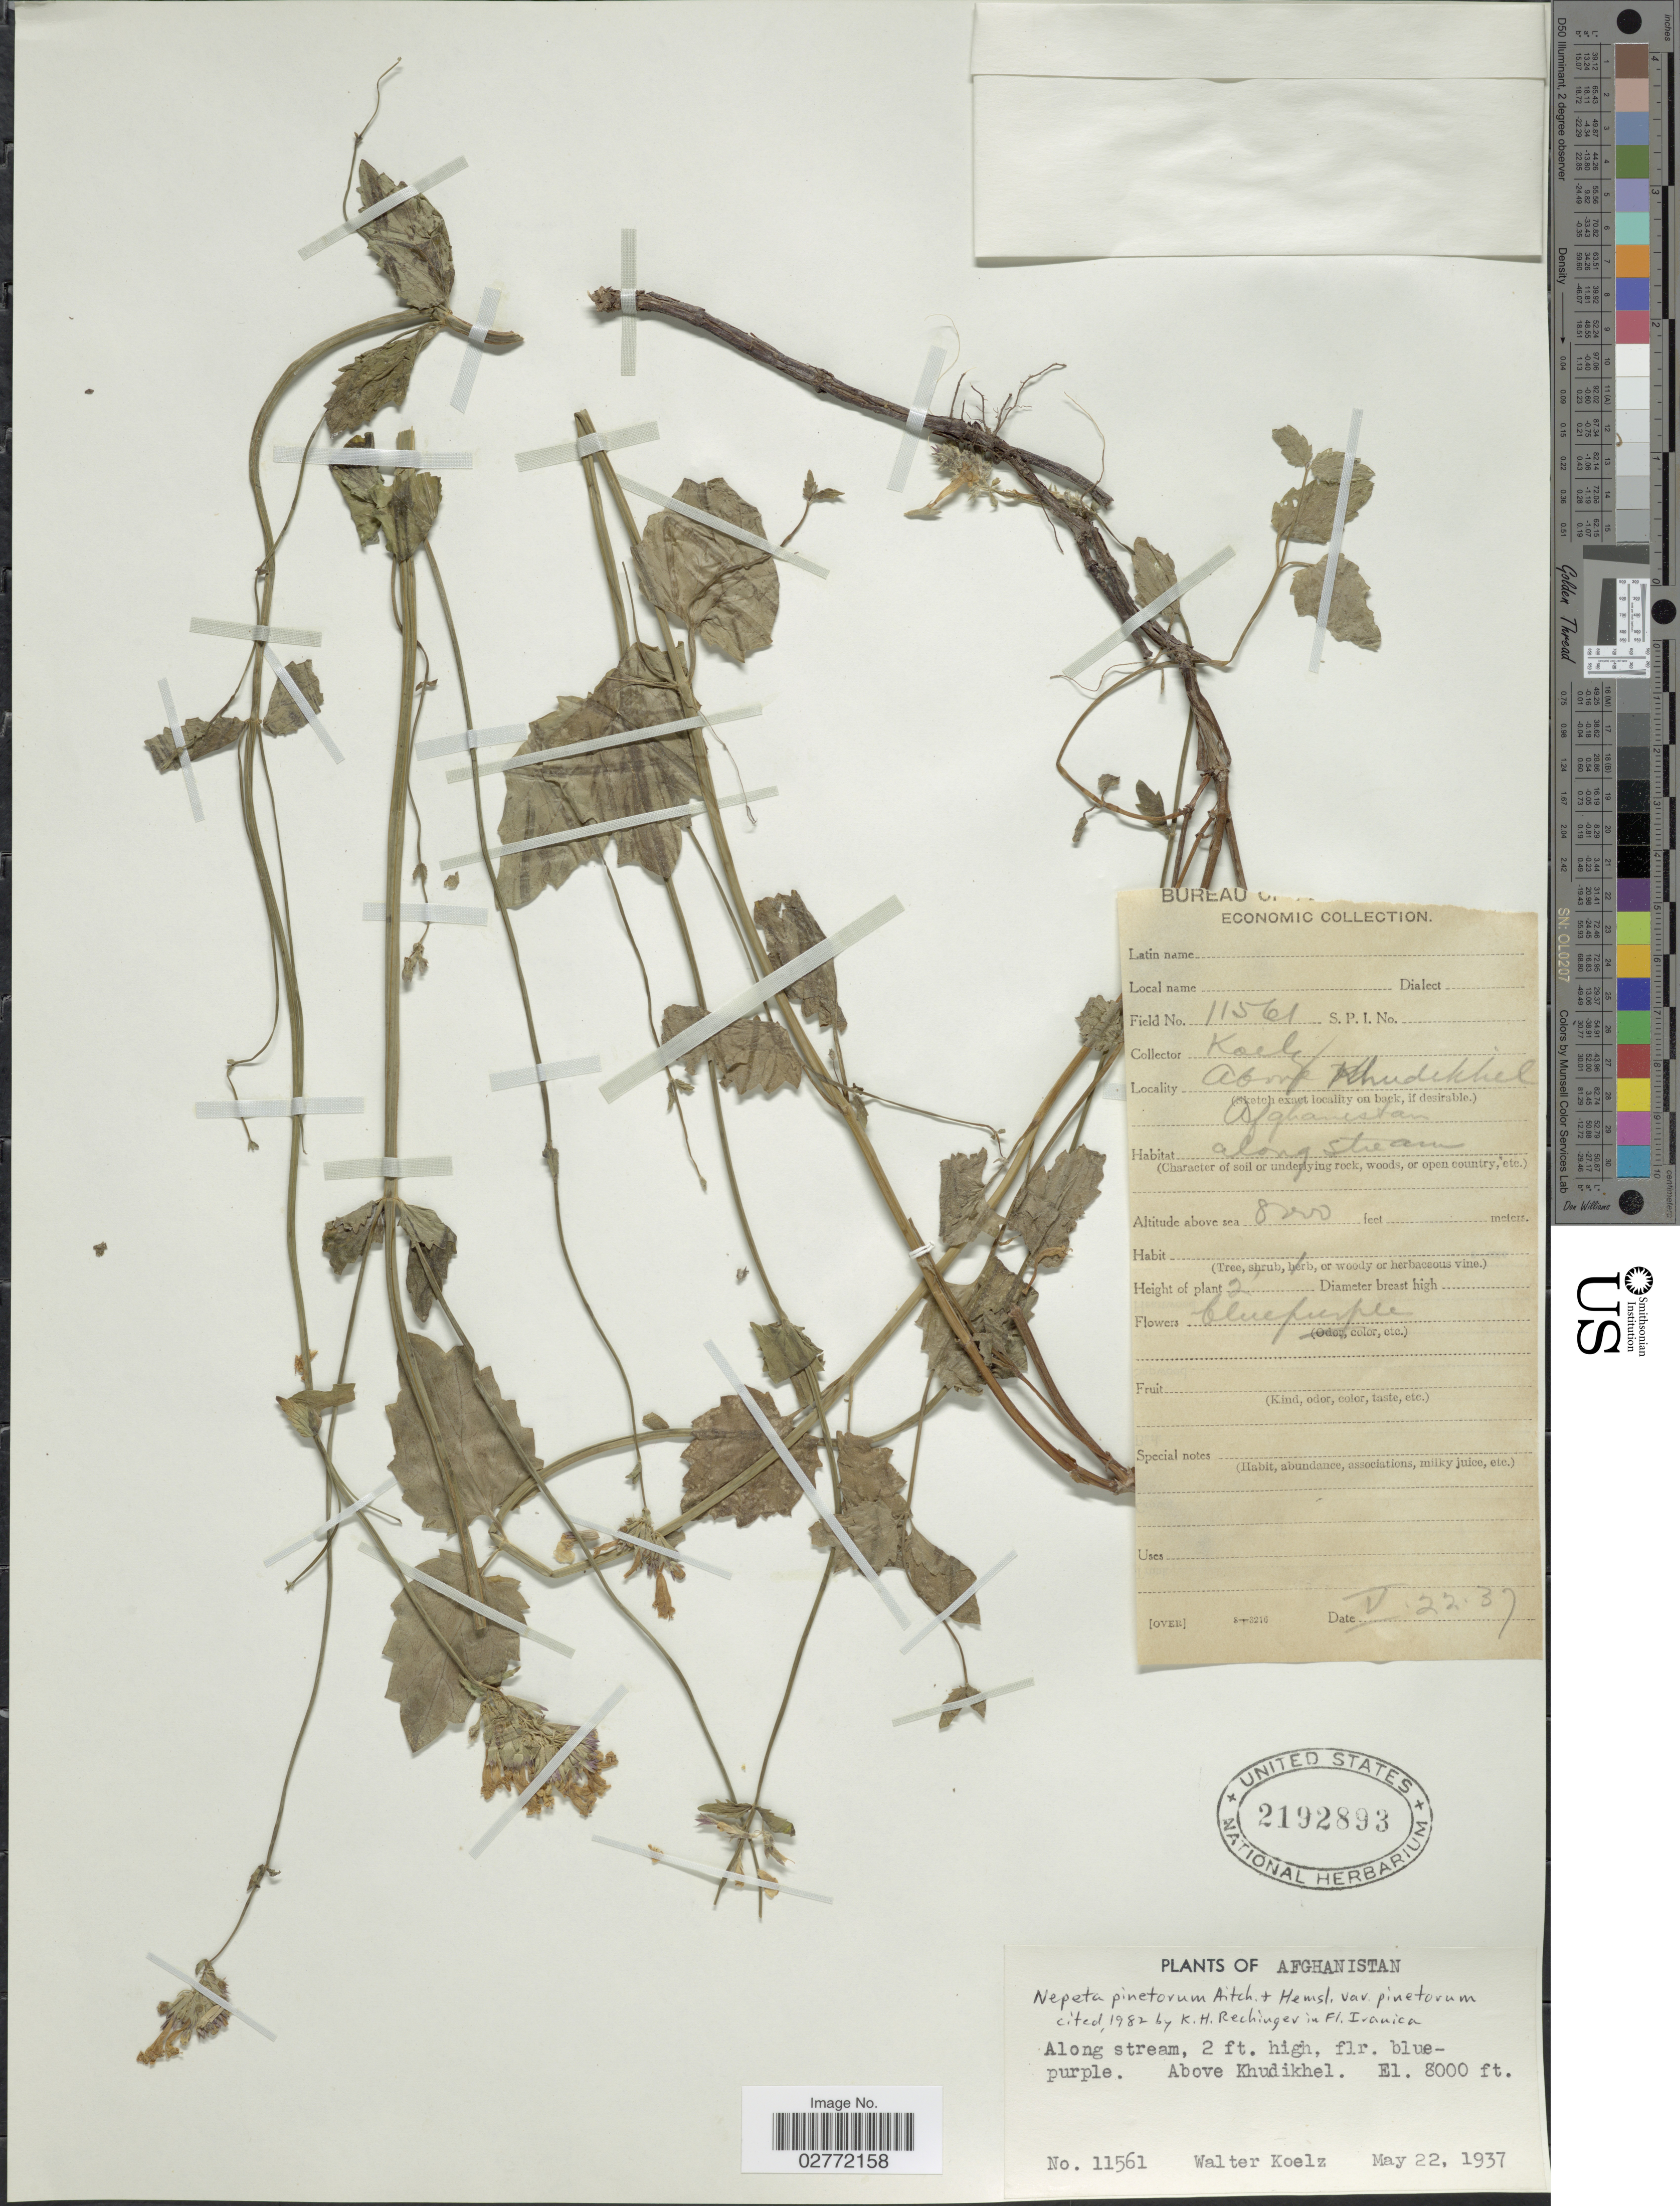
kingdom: Plantae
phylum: Tracheophyta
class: Magnoliopsida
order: Lamiales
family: Lamiaceae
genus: Nepeta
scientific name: Nepeta pinetorum var. pinetorum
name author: Aitch. & Hemsl.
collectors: W. N. Koelz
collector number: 11561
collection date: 1937-05-22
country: Afghanistan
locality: Above Khudikhel.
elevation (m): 2438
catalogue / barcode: US 2192893